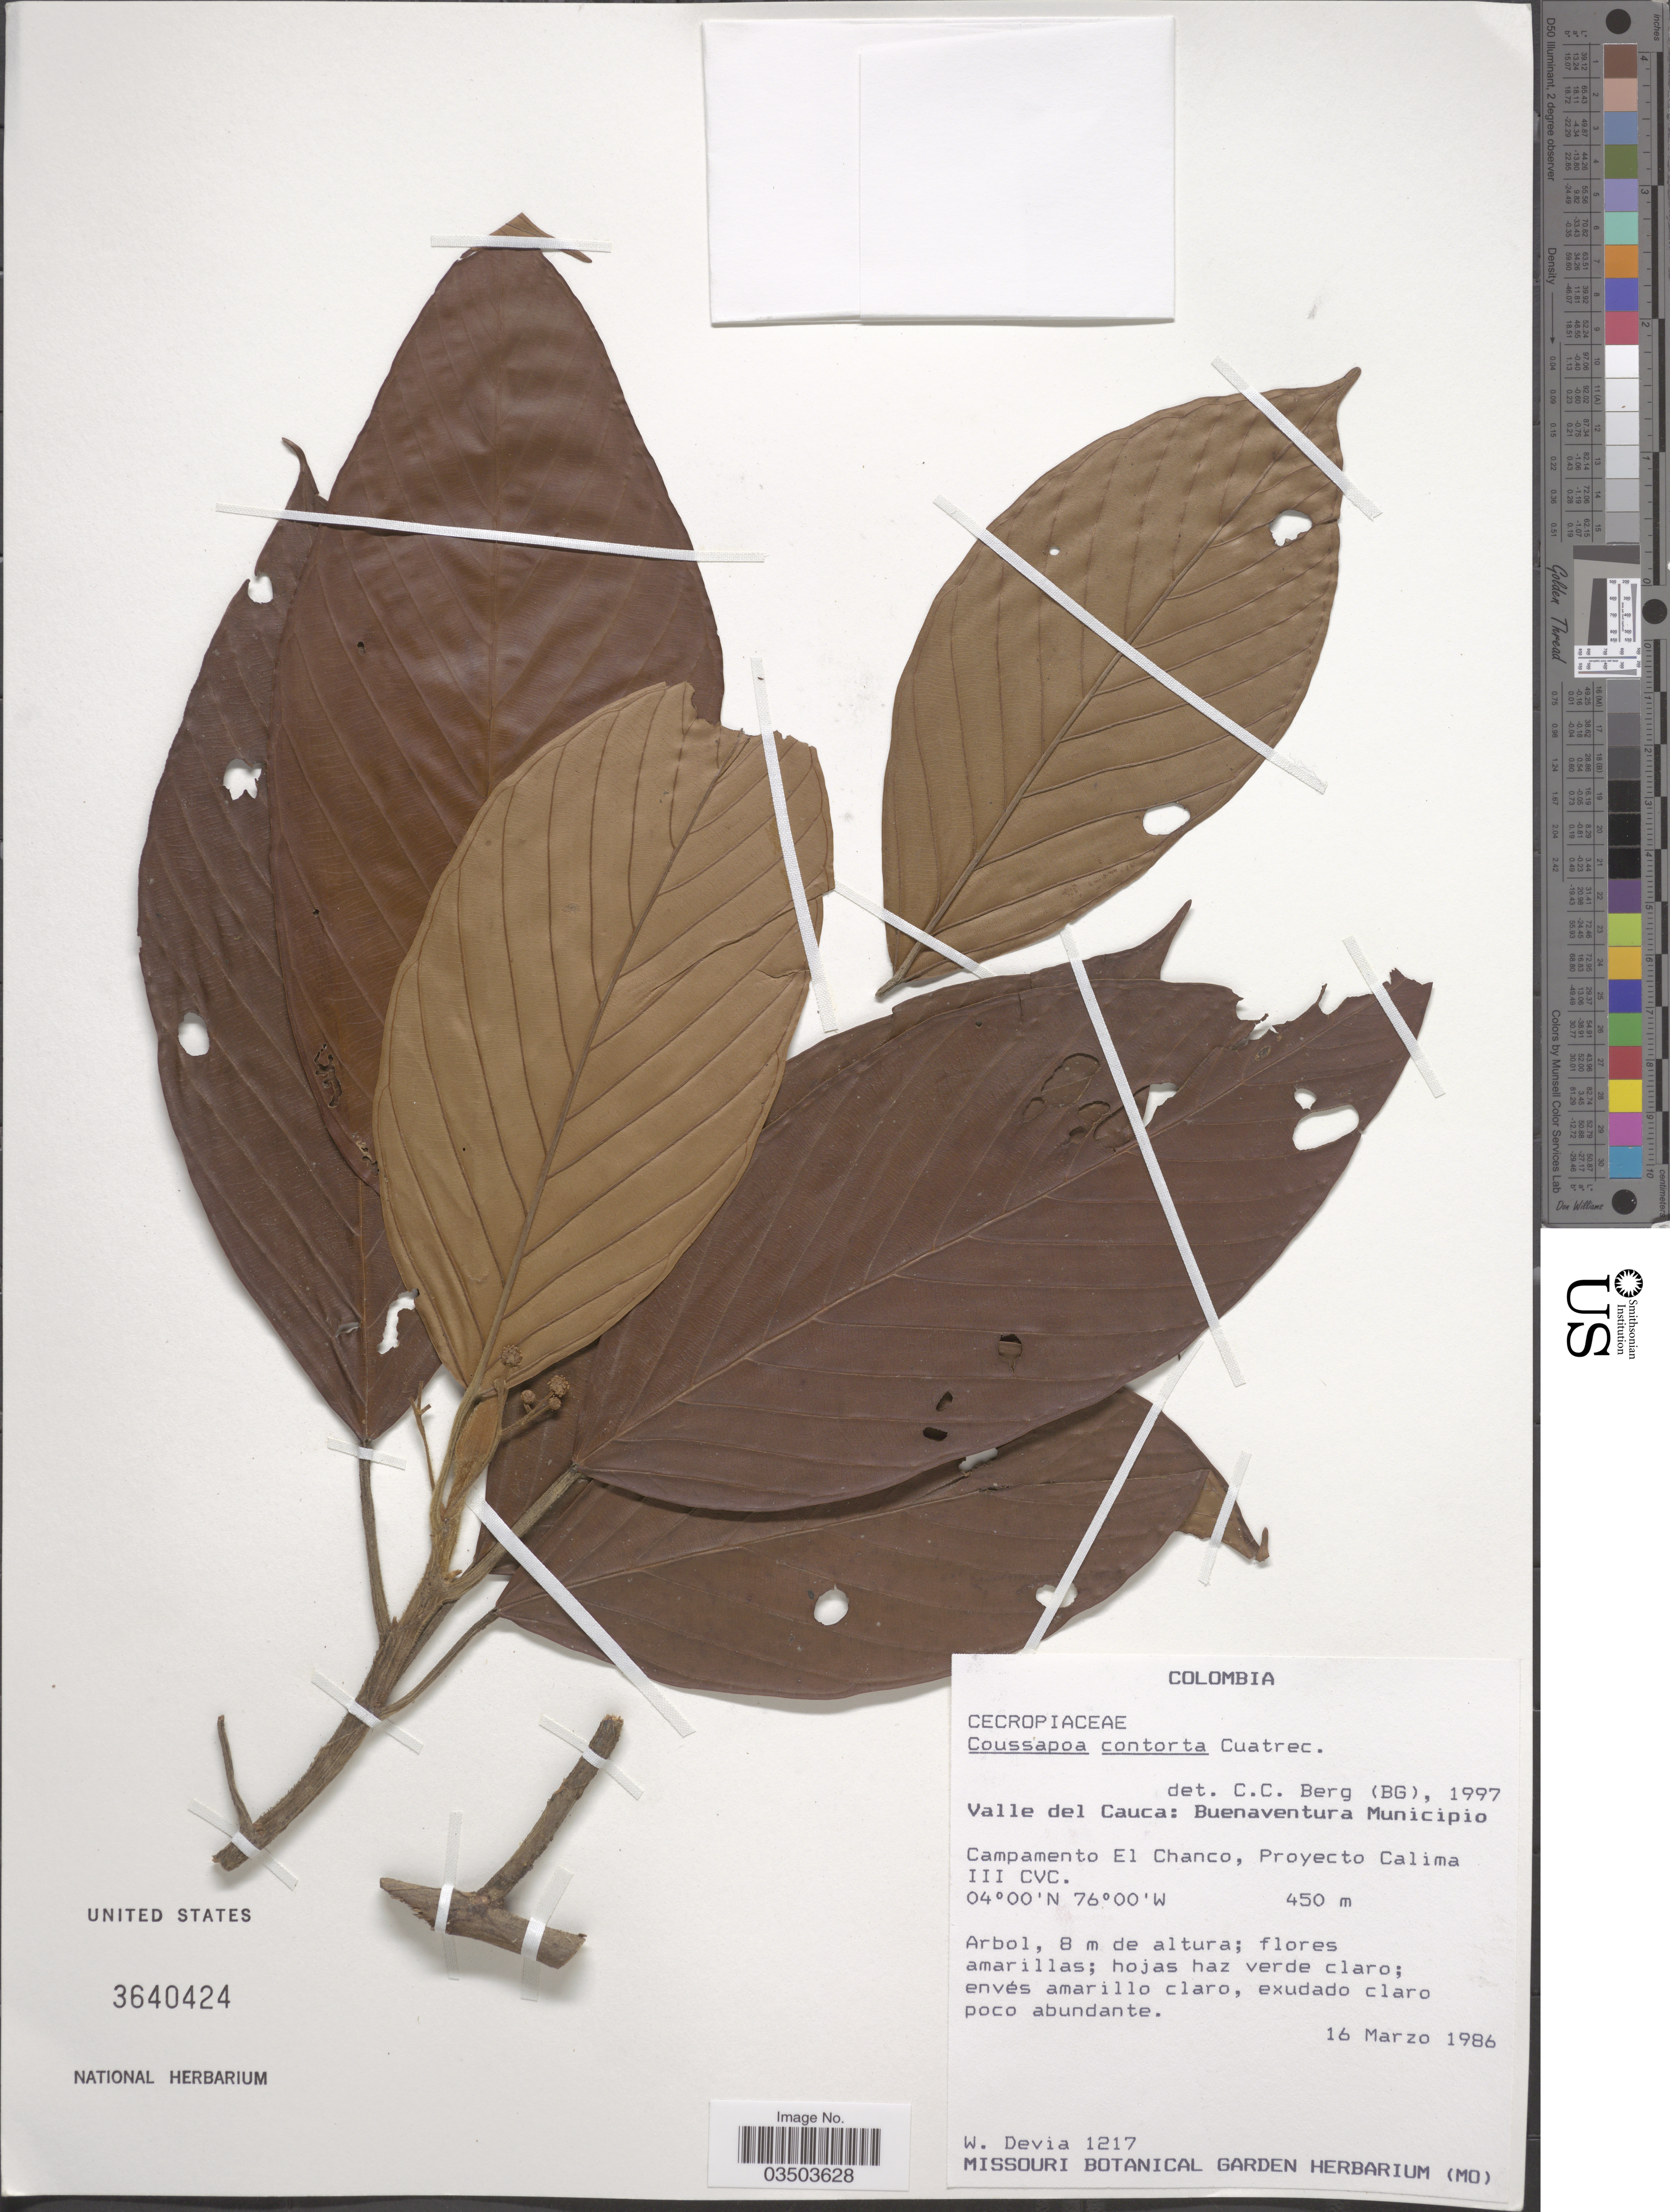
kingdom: Plantae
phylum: Tracheophyta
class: Magnoliopsida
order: Rosales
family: Urticaceae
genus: Coussapoa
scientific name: Coussapoa contorta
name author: Cuatrec.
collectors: W. Devia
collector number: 1217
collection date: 1986-03-16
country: Colombia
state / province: Valle del Cauca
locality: Buenaventura Municipio. Campamento El Chanco, Proyecto Calima III CVC.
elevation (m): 450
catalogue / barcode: US 3640424